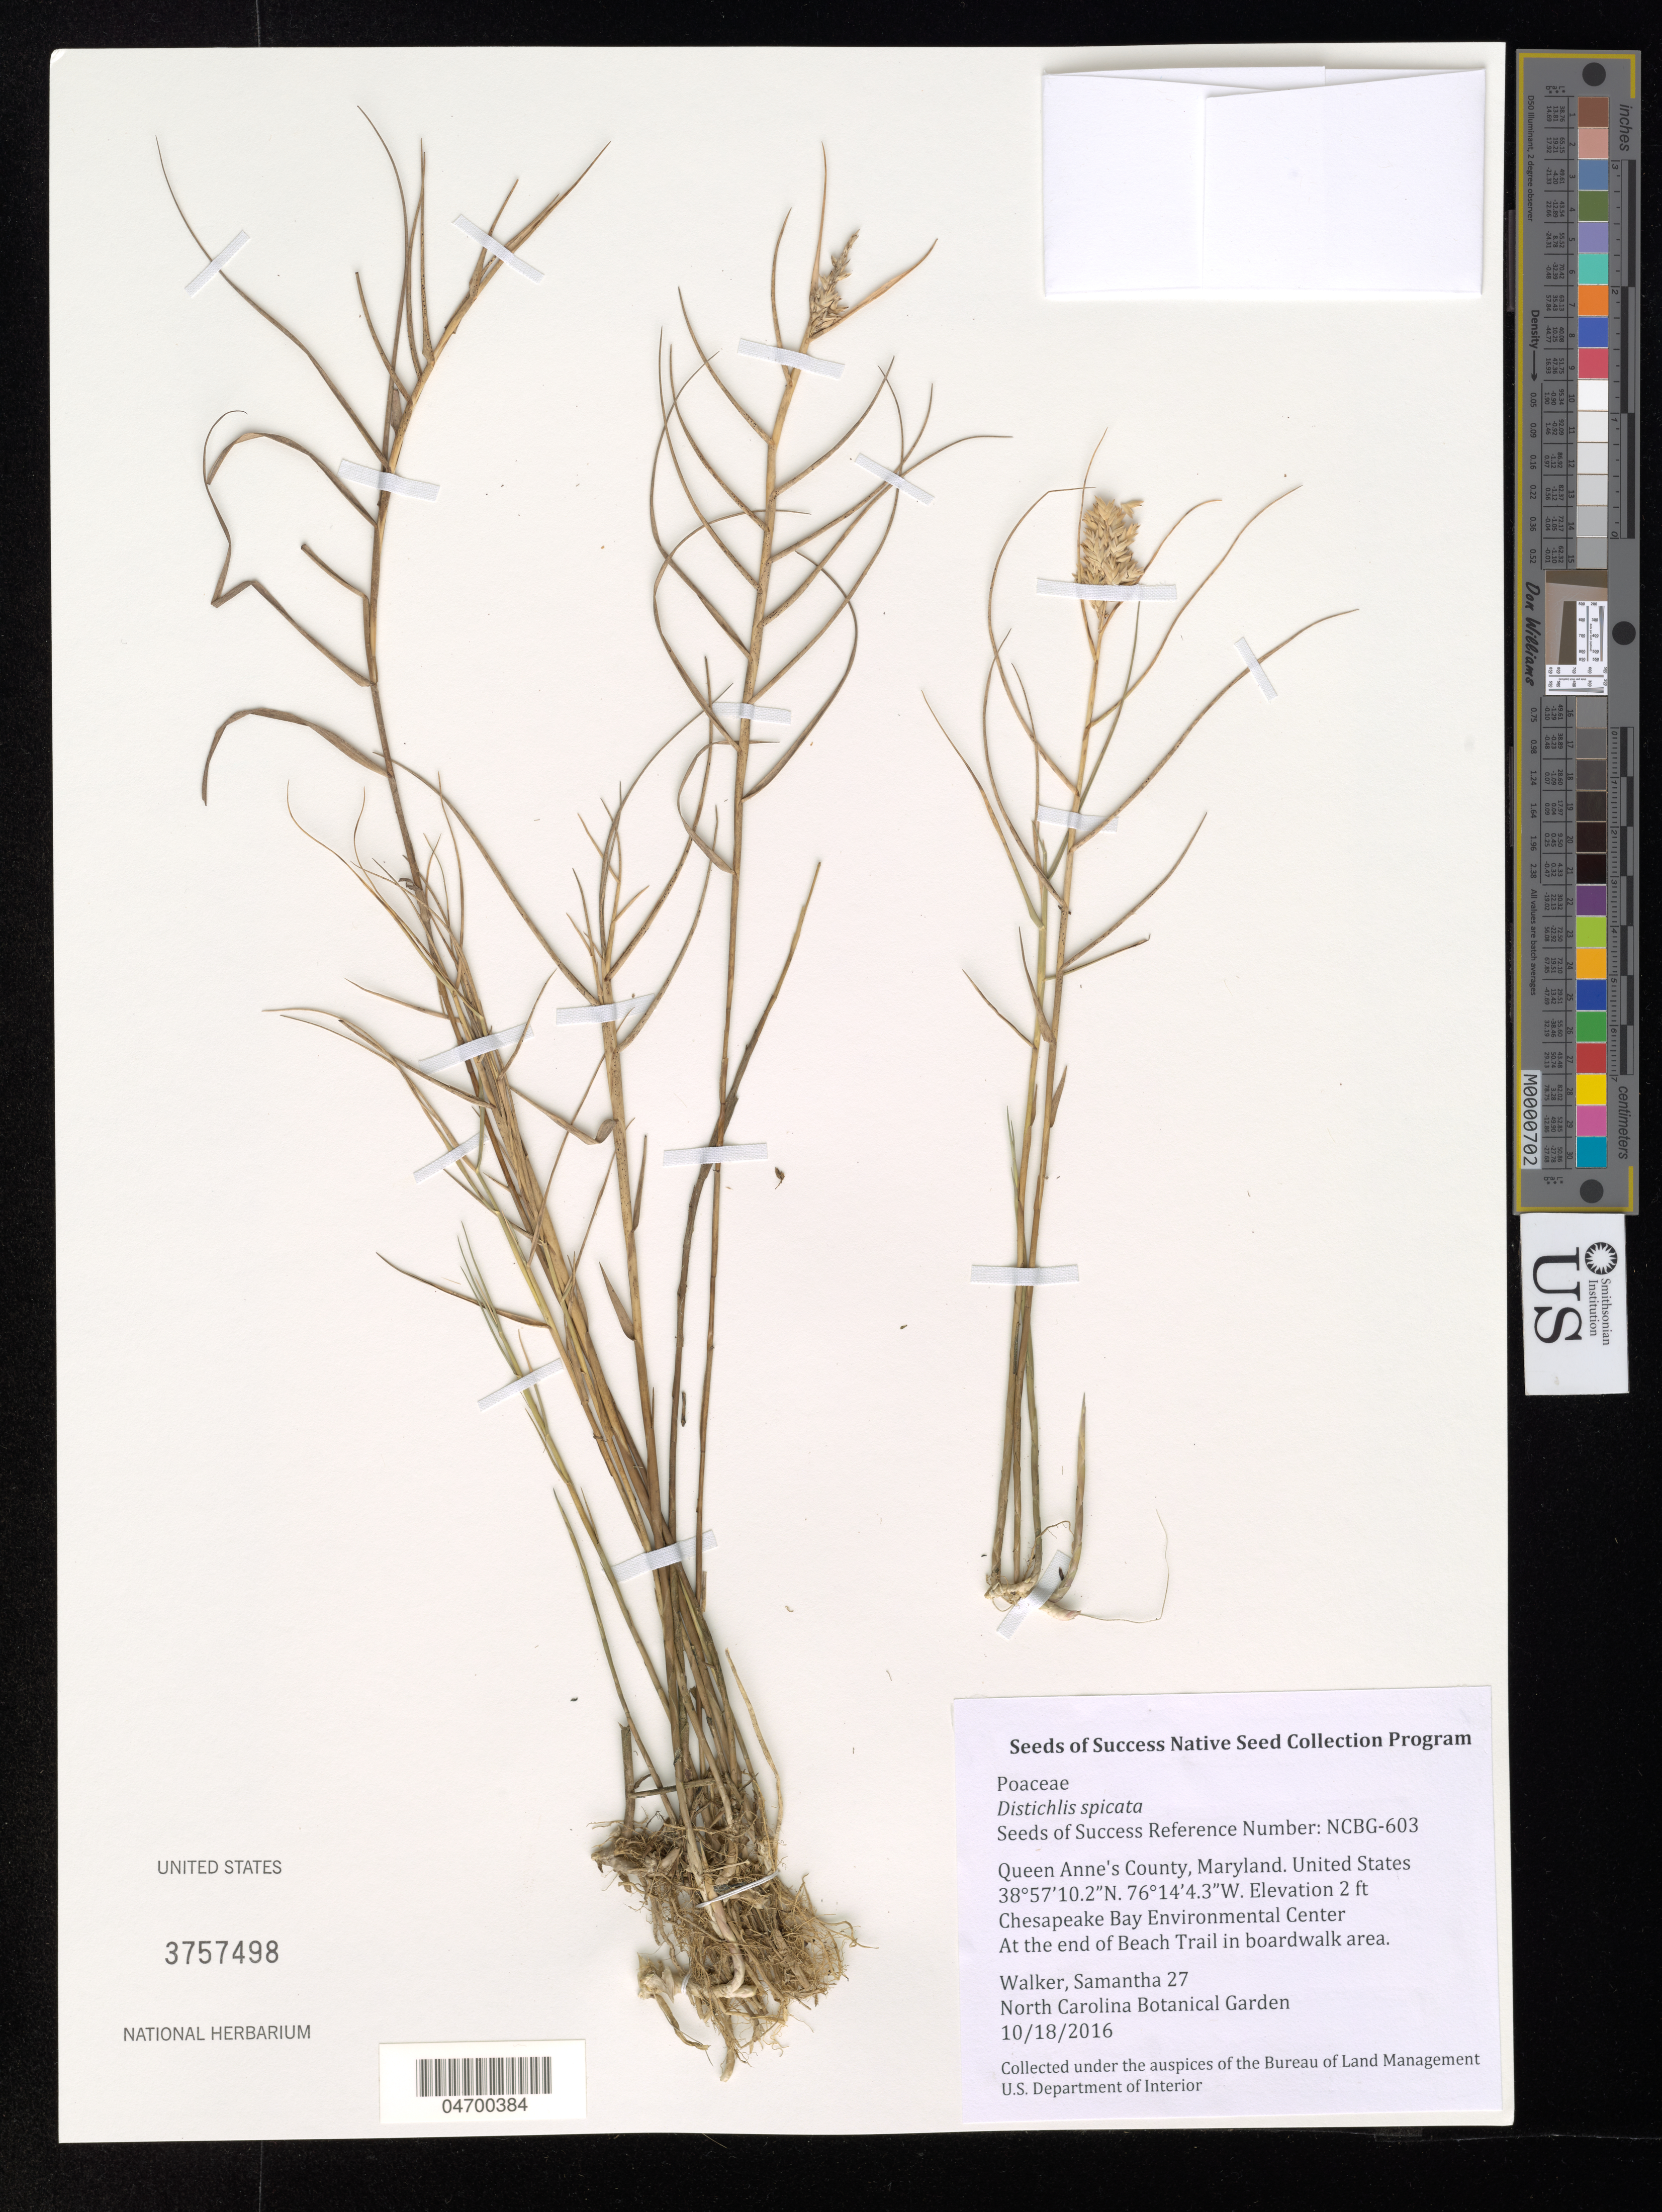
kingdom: Plantae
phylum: Tracheophyta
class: Liliopsida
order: Poales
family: Poaceae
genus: Distichlis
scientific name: Distichlis spicata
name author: (L.) Greene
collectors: S. Walker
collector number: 27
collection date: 2016-10-18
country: United States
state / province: Maryland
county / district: Queen Anne's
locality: Queen Anne's County. Chesapeake Bay Environmental Center. At the end of Beach Trail in boardwalk area.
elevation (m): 1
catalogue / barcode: US 3757498